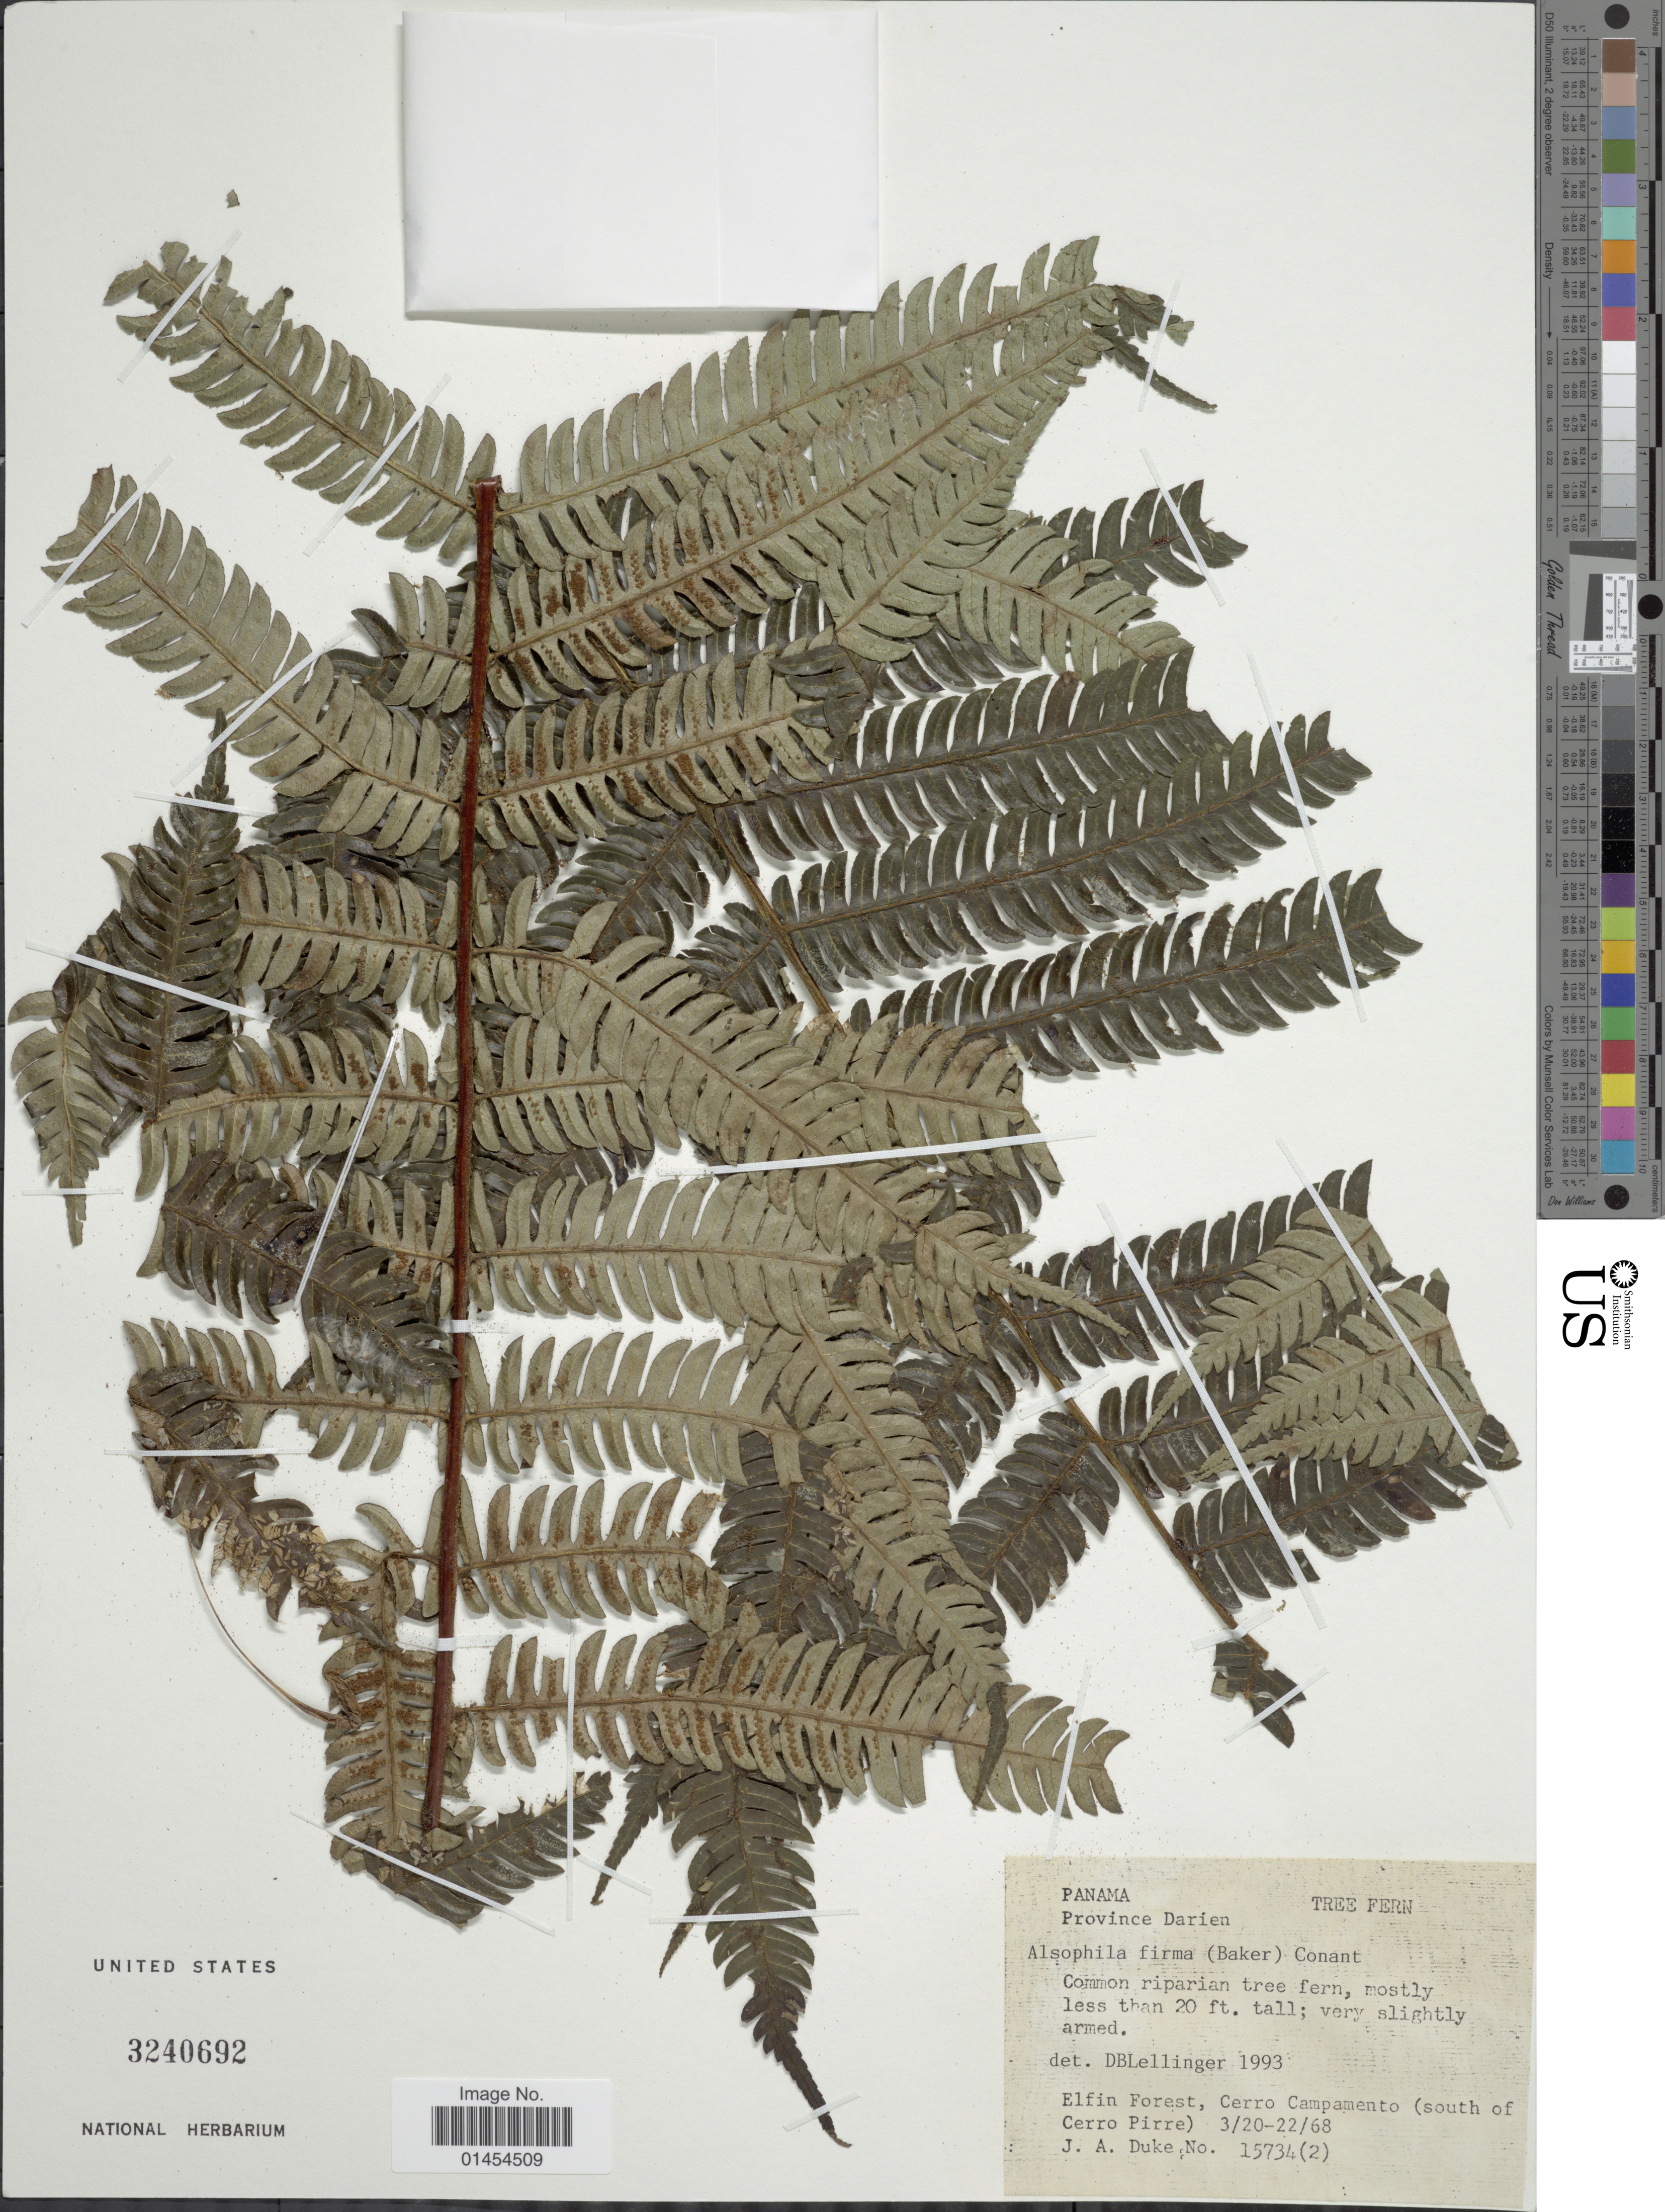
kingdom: Plantae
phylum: Tracheophyta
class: Polypodiopsida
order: Cyatheales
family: Cyatheaceae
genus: Alsophila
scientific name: Alsophila firma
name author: (Baker) D.S. Conant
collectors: J. A. Duke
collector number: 15734 (2)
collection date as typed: Transcribed d/m/y: 20/3/68 to 22/3/68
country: Panama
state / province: Darién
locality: Elfin Forest, Cerro Campamento (south of Cerro Pirre)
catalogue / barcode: US 3240692